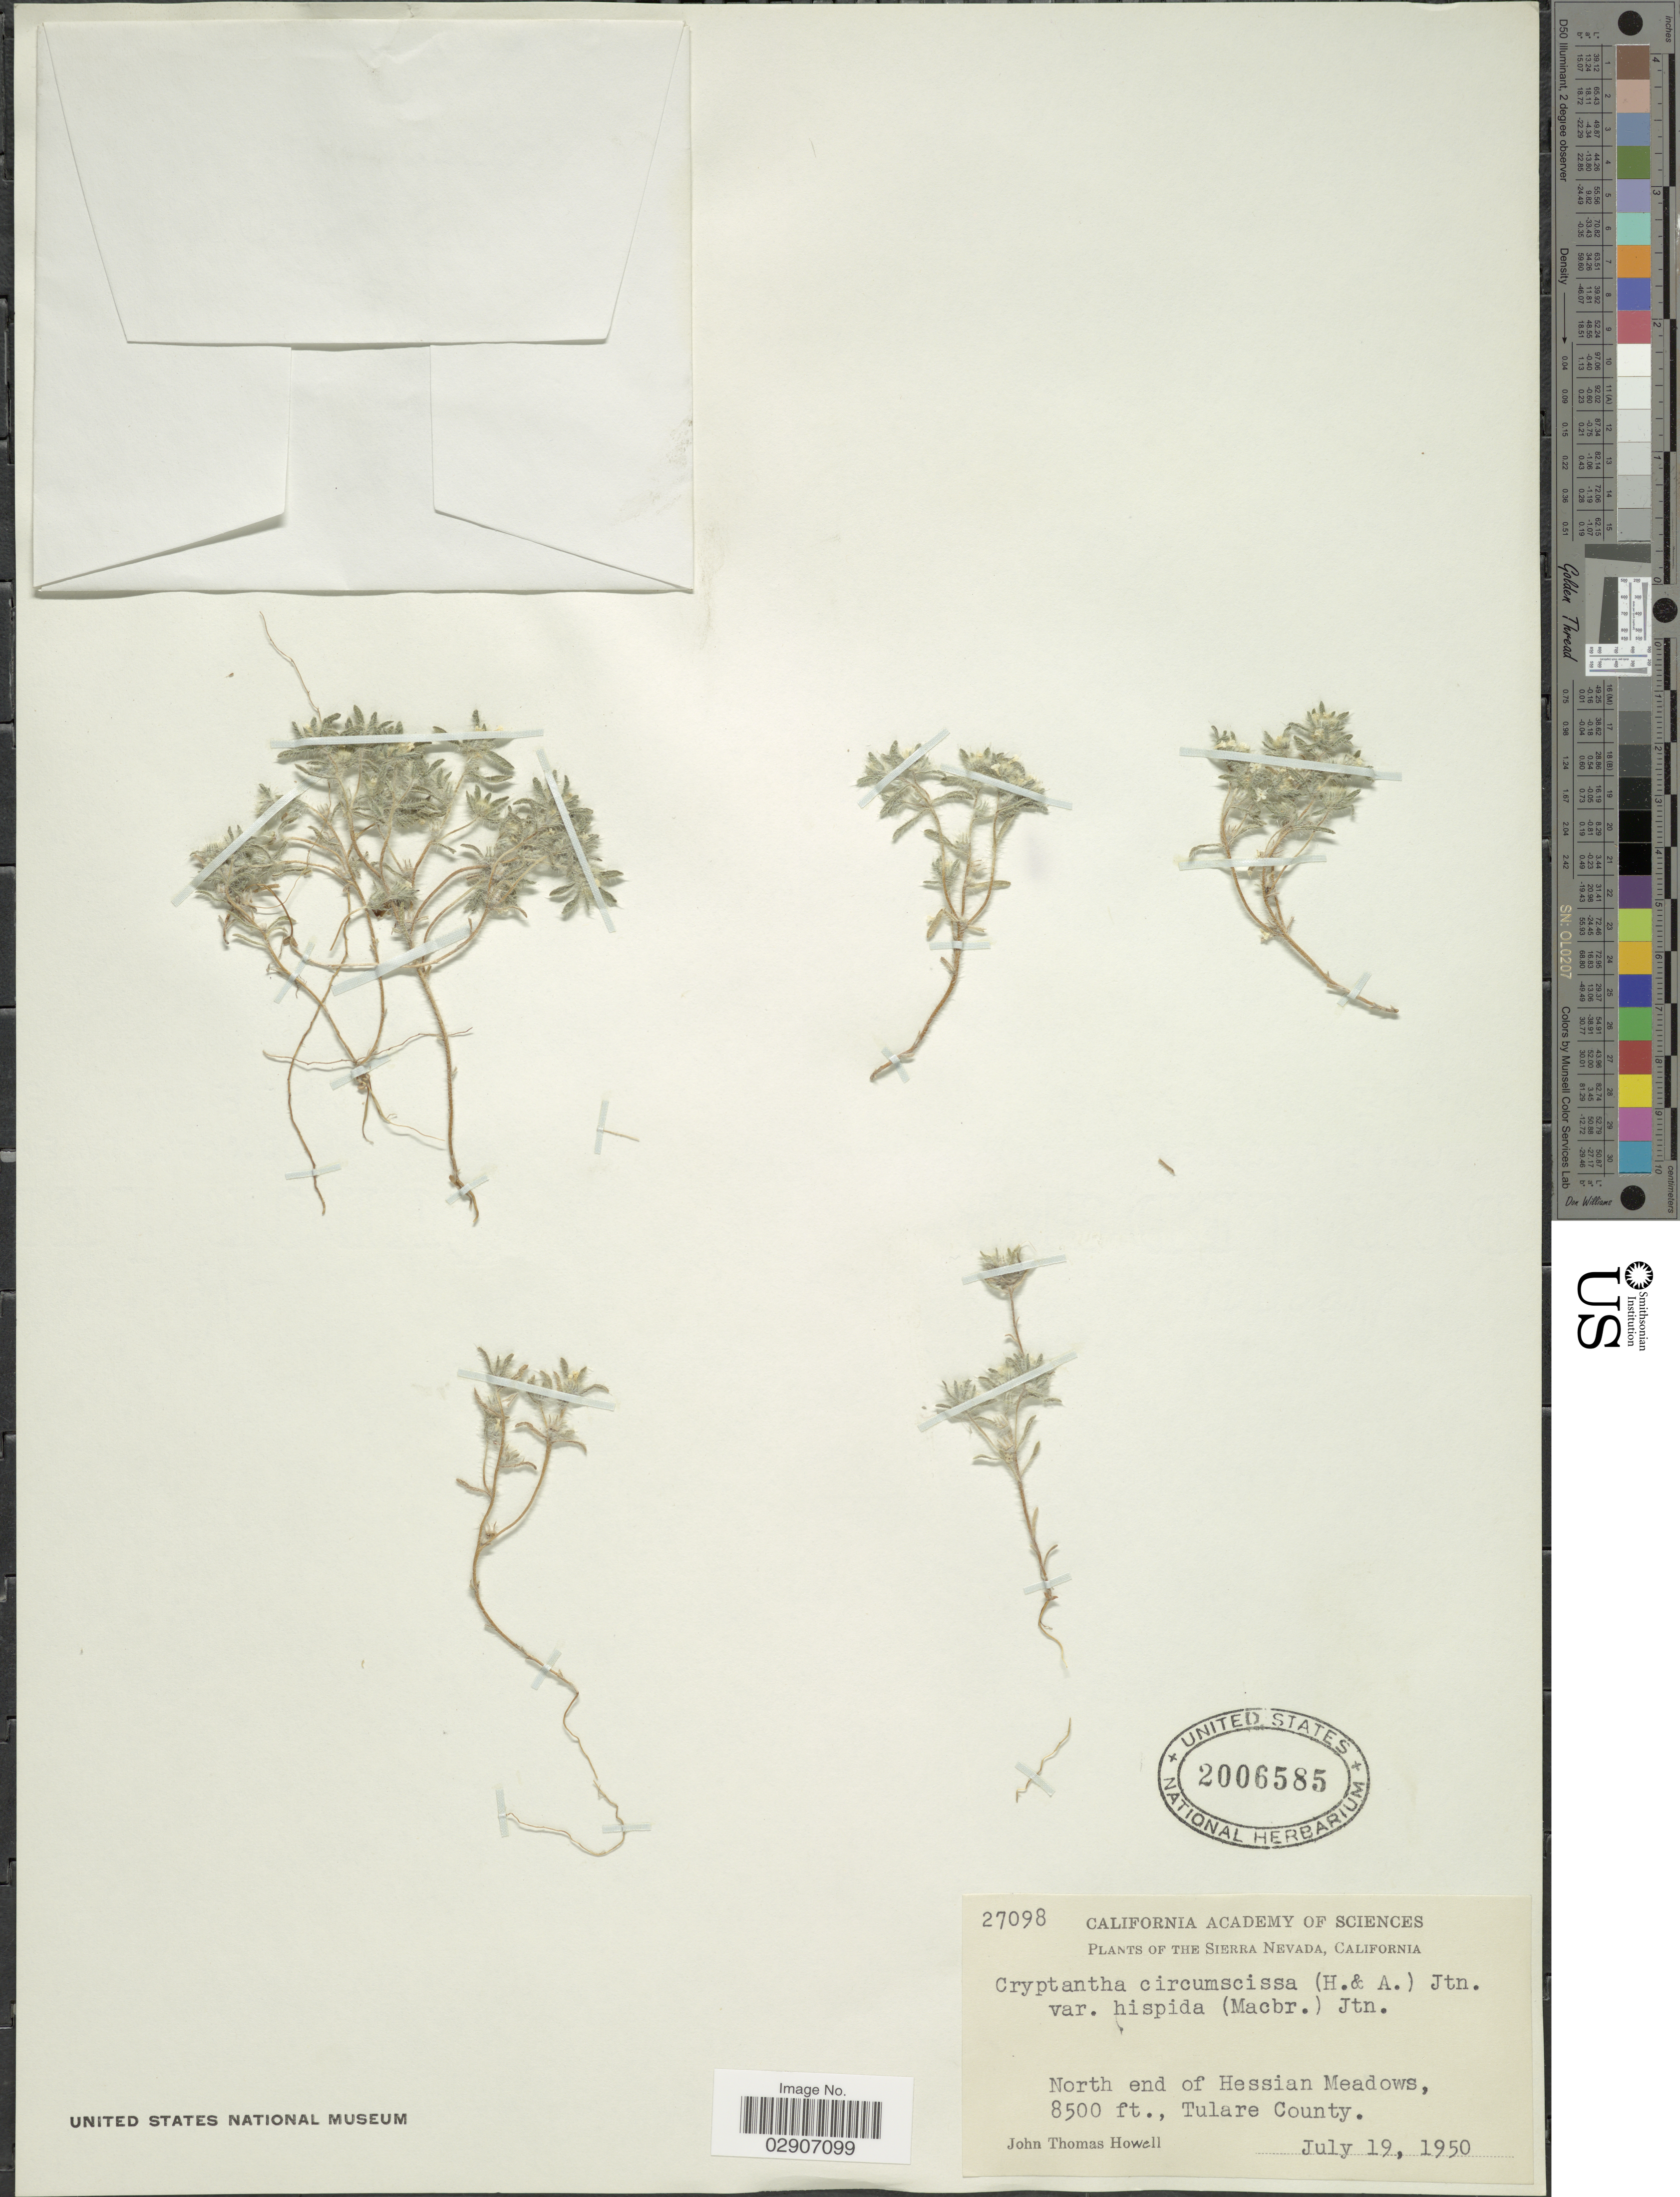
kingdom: Plantae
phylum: Tracheophyta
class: Magnoliopsida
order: Boraginales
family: Boraginaceae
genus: Cryptantha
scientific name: Cryptantha circumscissa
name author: (Hook. & Arn.) I.M. Johnst.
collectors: J. T. Howell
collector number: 27098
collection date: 1950-07-19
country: United States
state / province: California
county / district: Tulare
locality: The Sierra Nevada. North end of Hessian Meadows, Tulare County.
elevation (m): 2591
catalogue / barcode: US 2006585